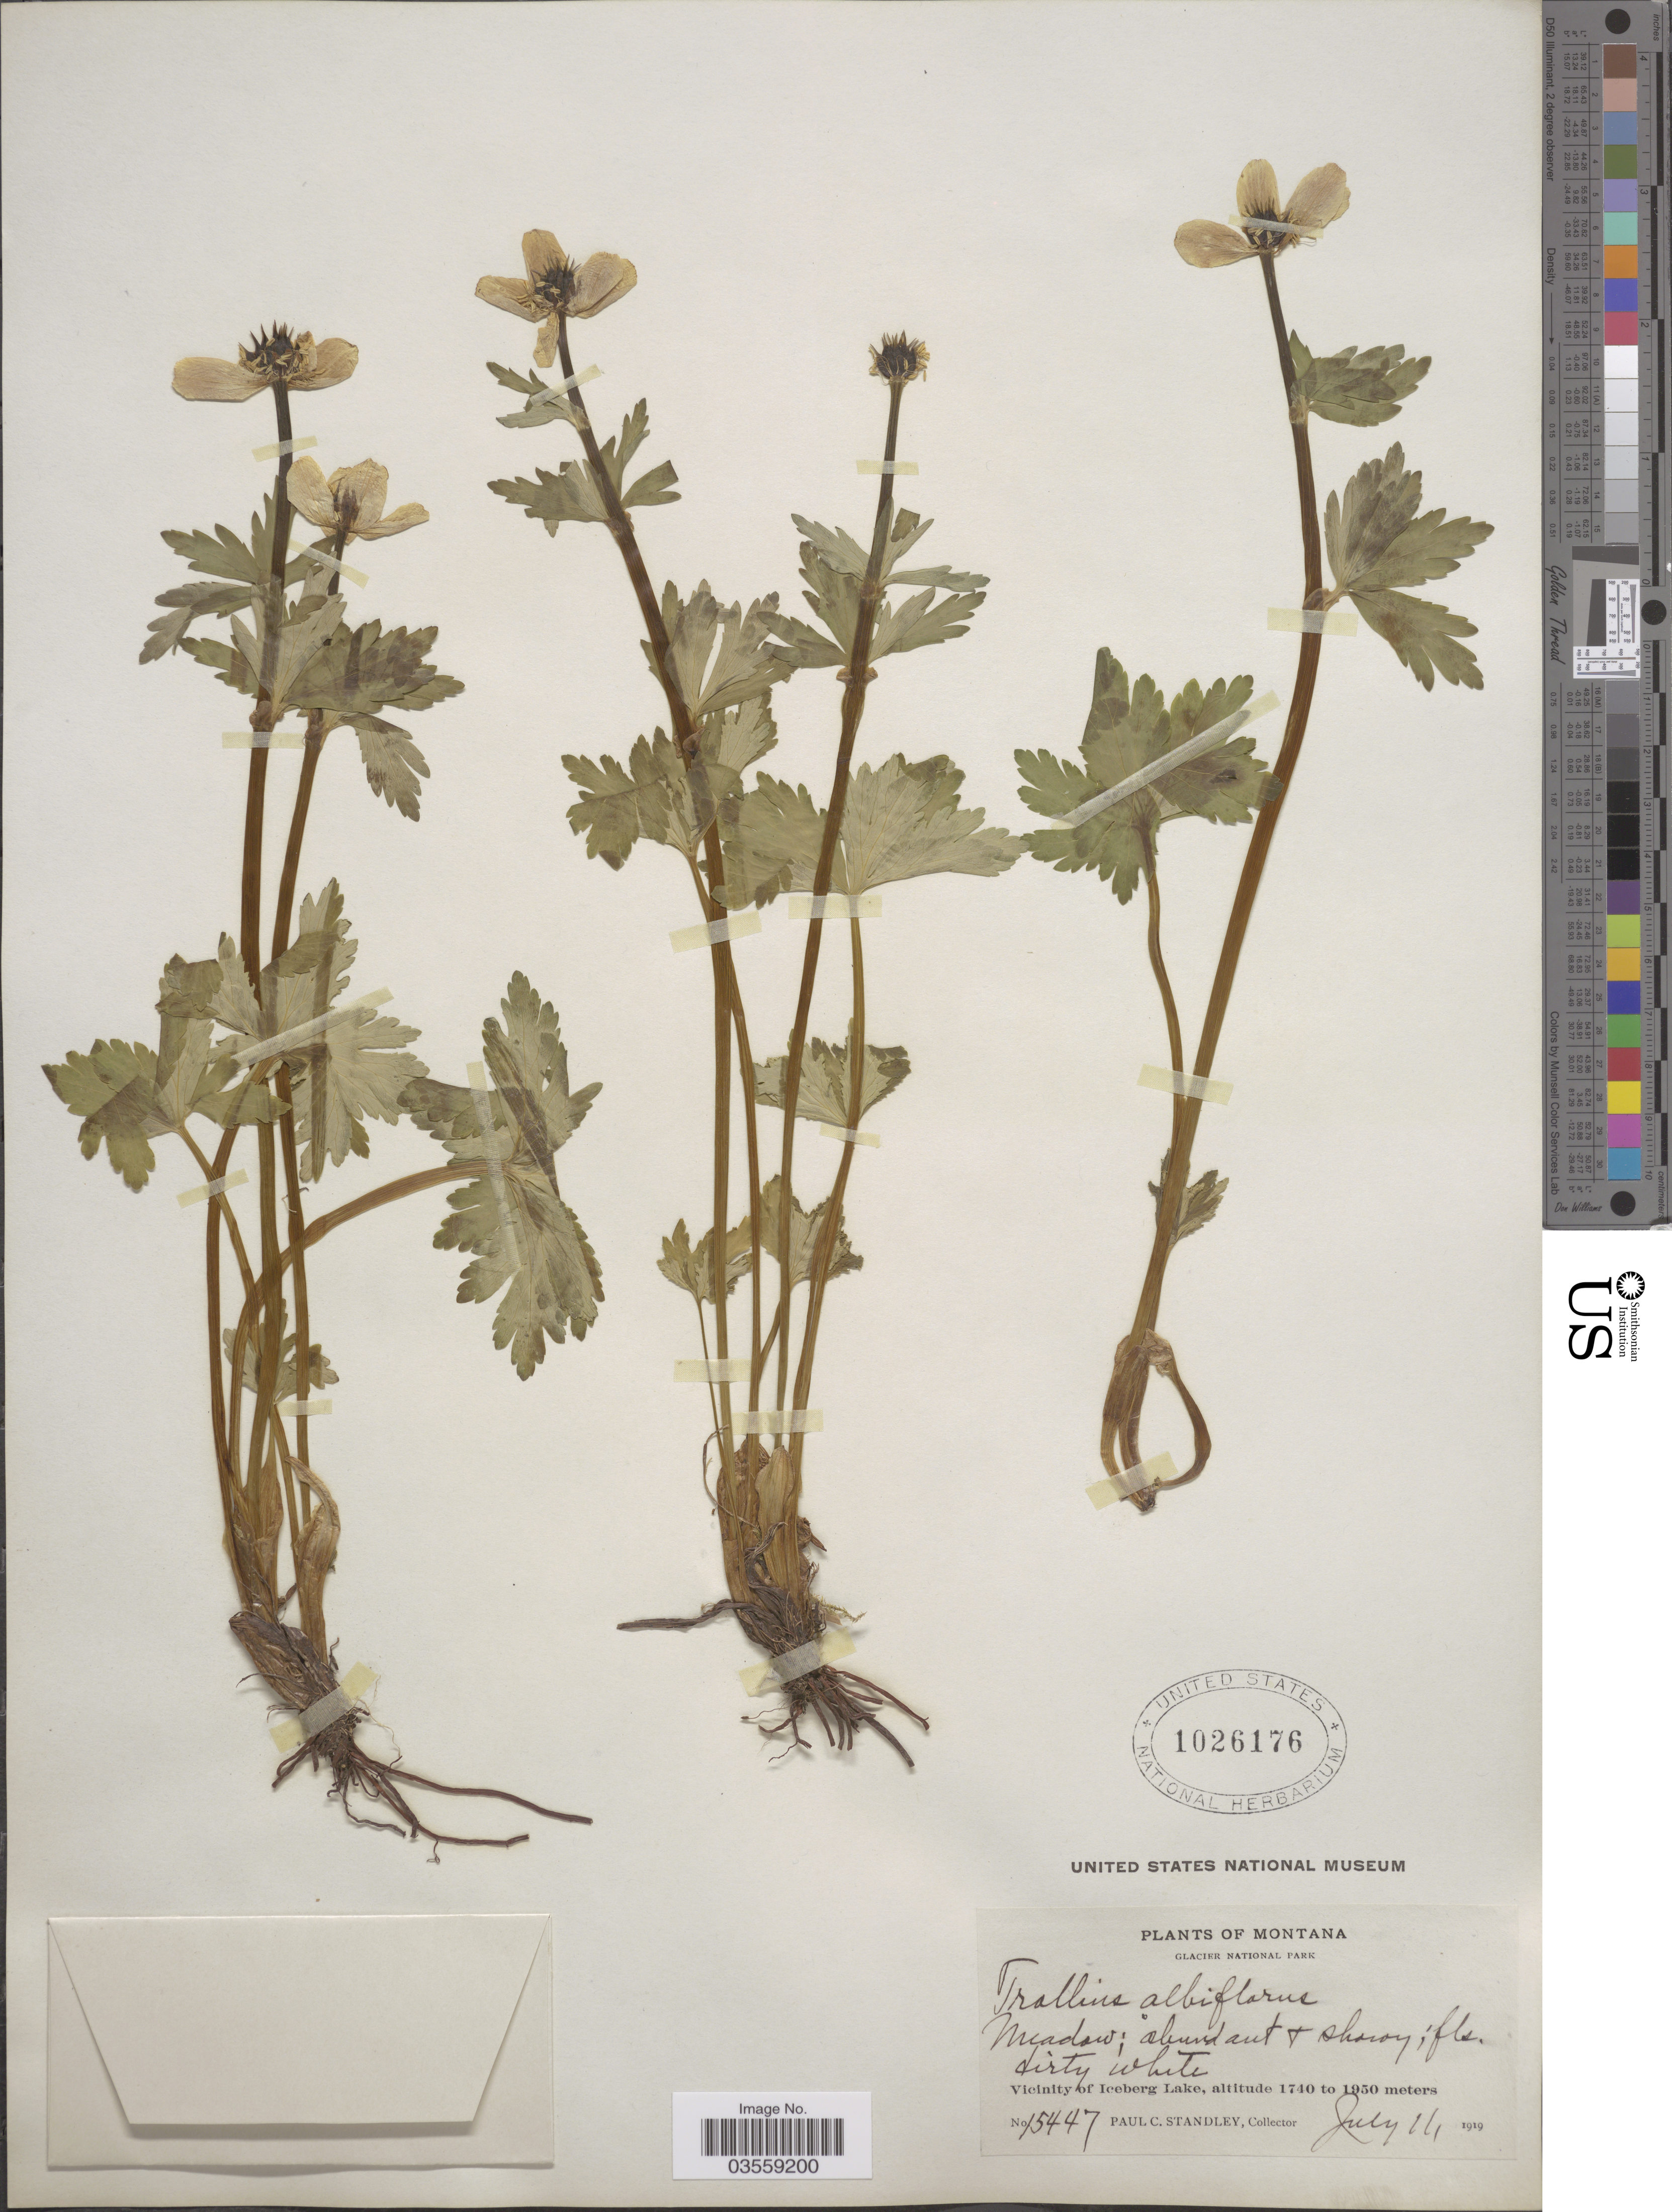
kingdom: Plantae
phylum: Tracheophyta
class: Magnoliopsida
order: Ranunculales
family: Ranunculaceae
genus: Trollius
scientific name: Trollius laxus var. albiflorus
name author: A. Gray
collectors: P. C. Standley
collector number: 15447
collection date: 1919-07-11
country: United States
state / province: Montana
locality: Glacier National Park. Vicinity of Iceberg Lake.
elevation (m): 1740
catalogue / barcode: US 1026176